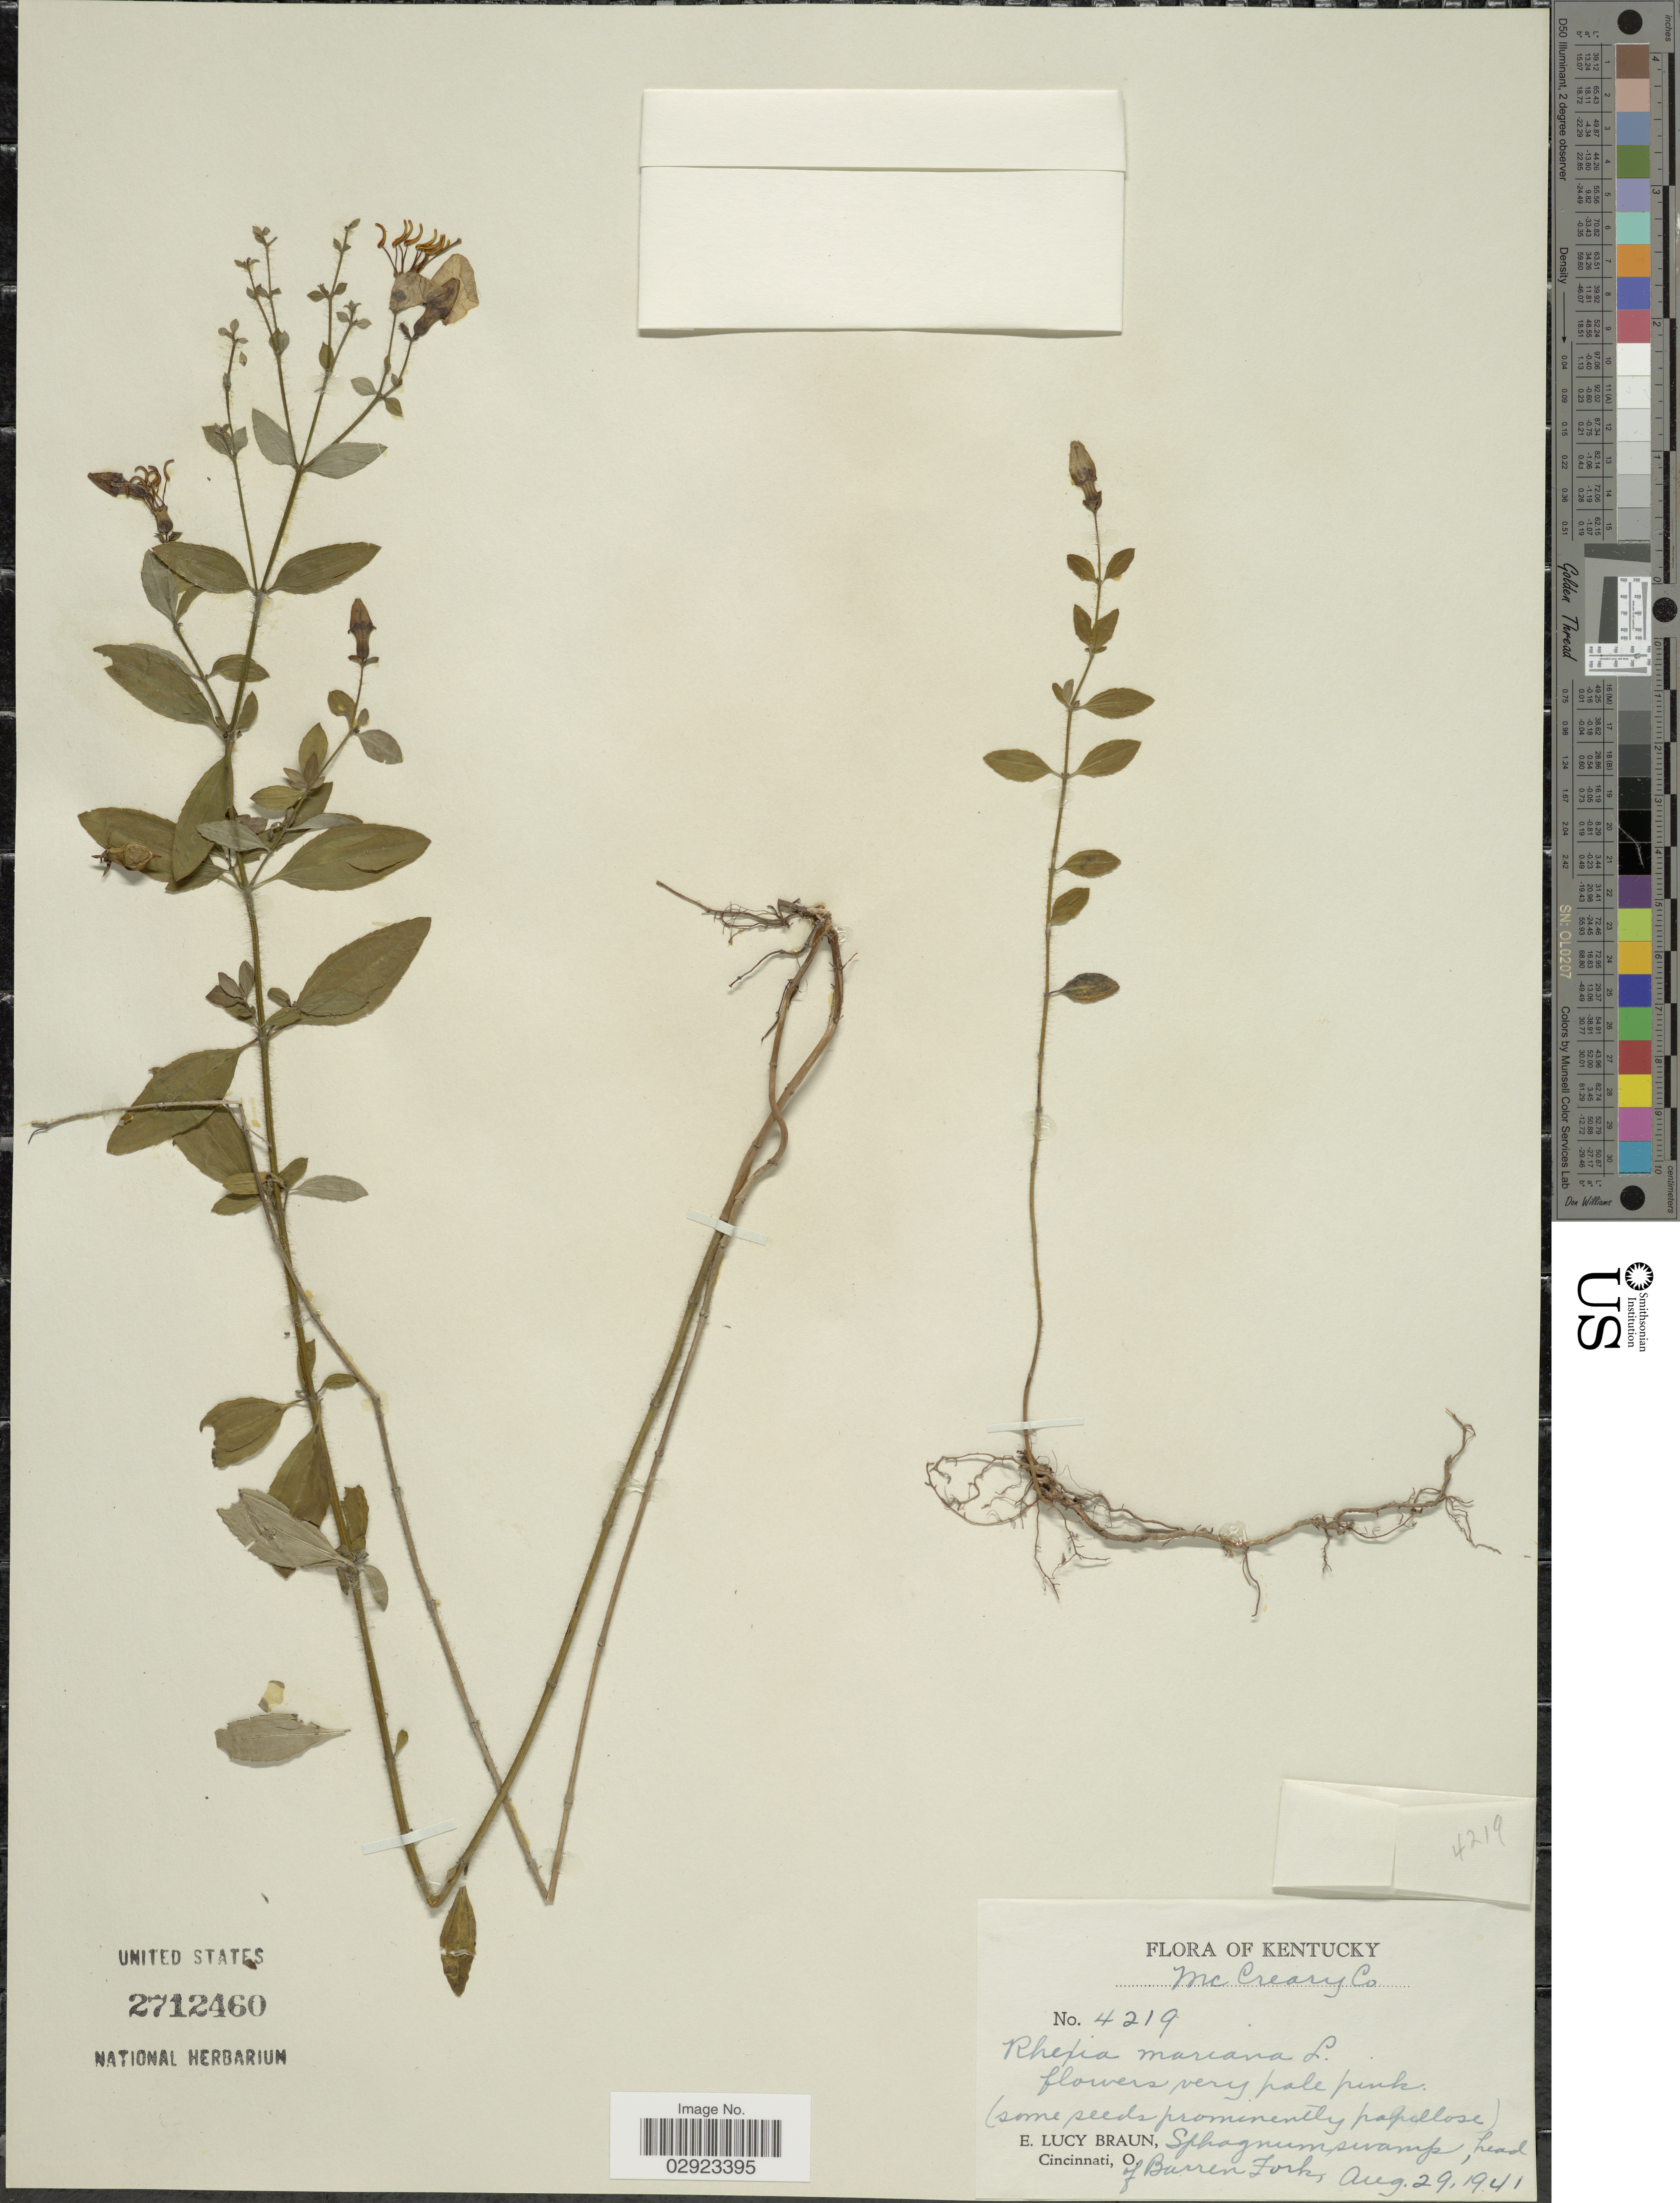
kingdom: Plantae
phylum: Tracheophyta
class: Magnoliopsida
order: Myrtales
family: Melastomataceae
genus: Rhexia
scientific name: Rhexia mariana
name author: L.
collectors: E. L. Braun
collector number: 4219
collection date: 1941-08-29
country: United States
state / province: Kentucky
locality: McCreary Co., Sphagnum swamp, head of Barren Fork.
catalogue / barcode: US 2712460